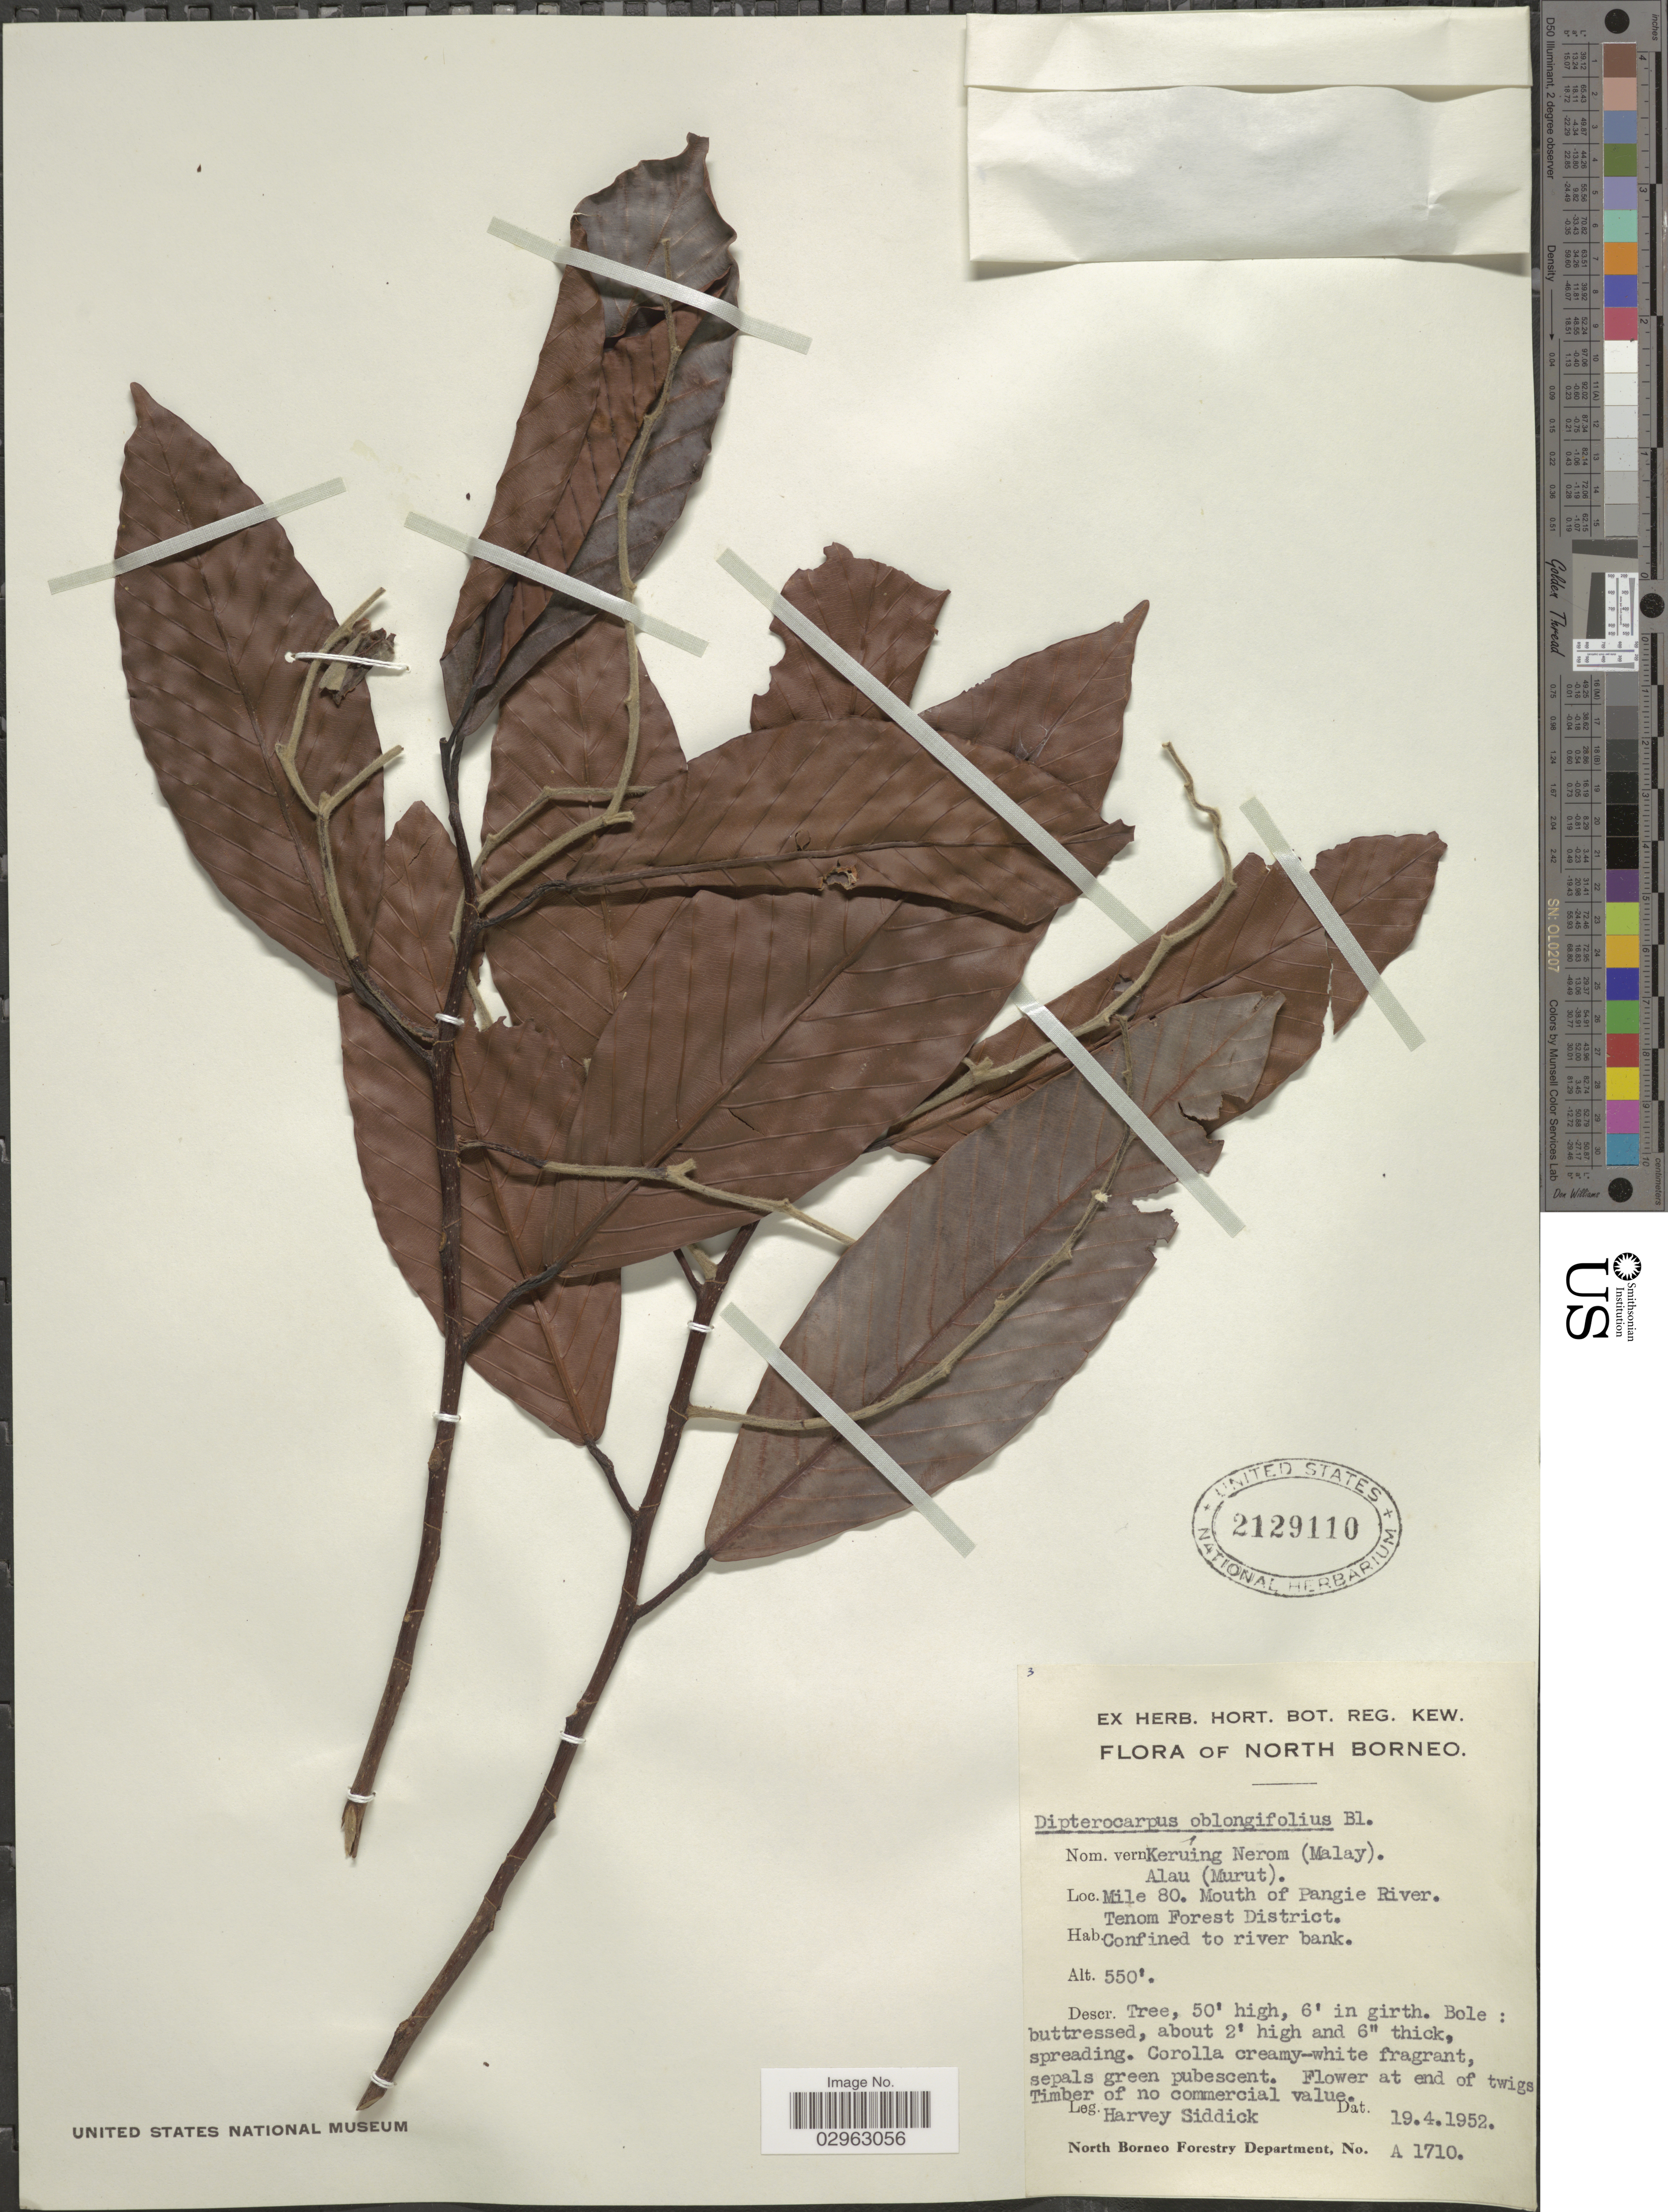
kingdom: Plantae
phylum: Tracheophyta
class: Magnoliopsida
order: Malvales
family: Dipterocarpaceae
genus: Dipterocarpus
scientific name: Dipterocarpus oblongifolius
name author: Blume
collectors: H. Siddick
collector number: A 1710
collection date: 1952-04-19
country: Malaysia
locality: North Borneo. Mile 80. Mouth of Pangie River. Tenom Forest District.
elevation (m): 168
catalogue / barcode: US 2129110